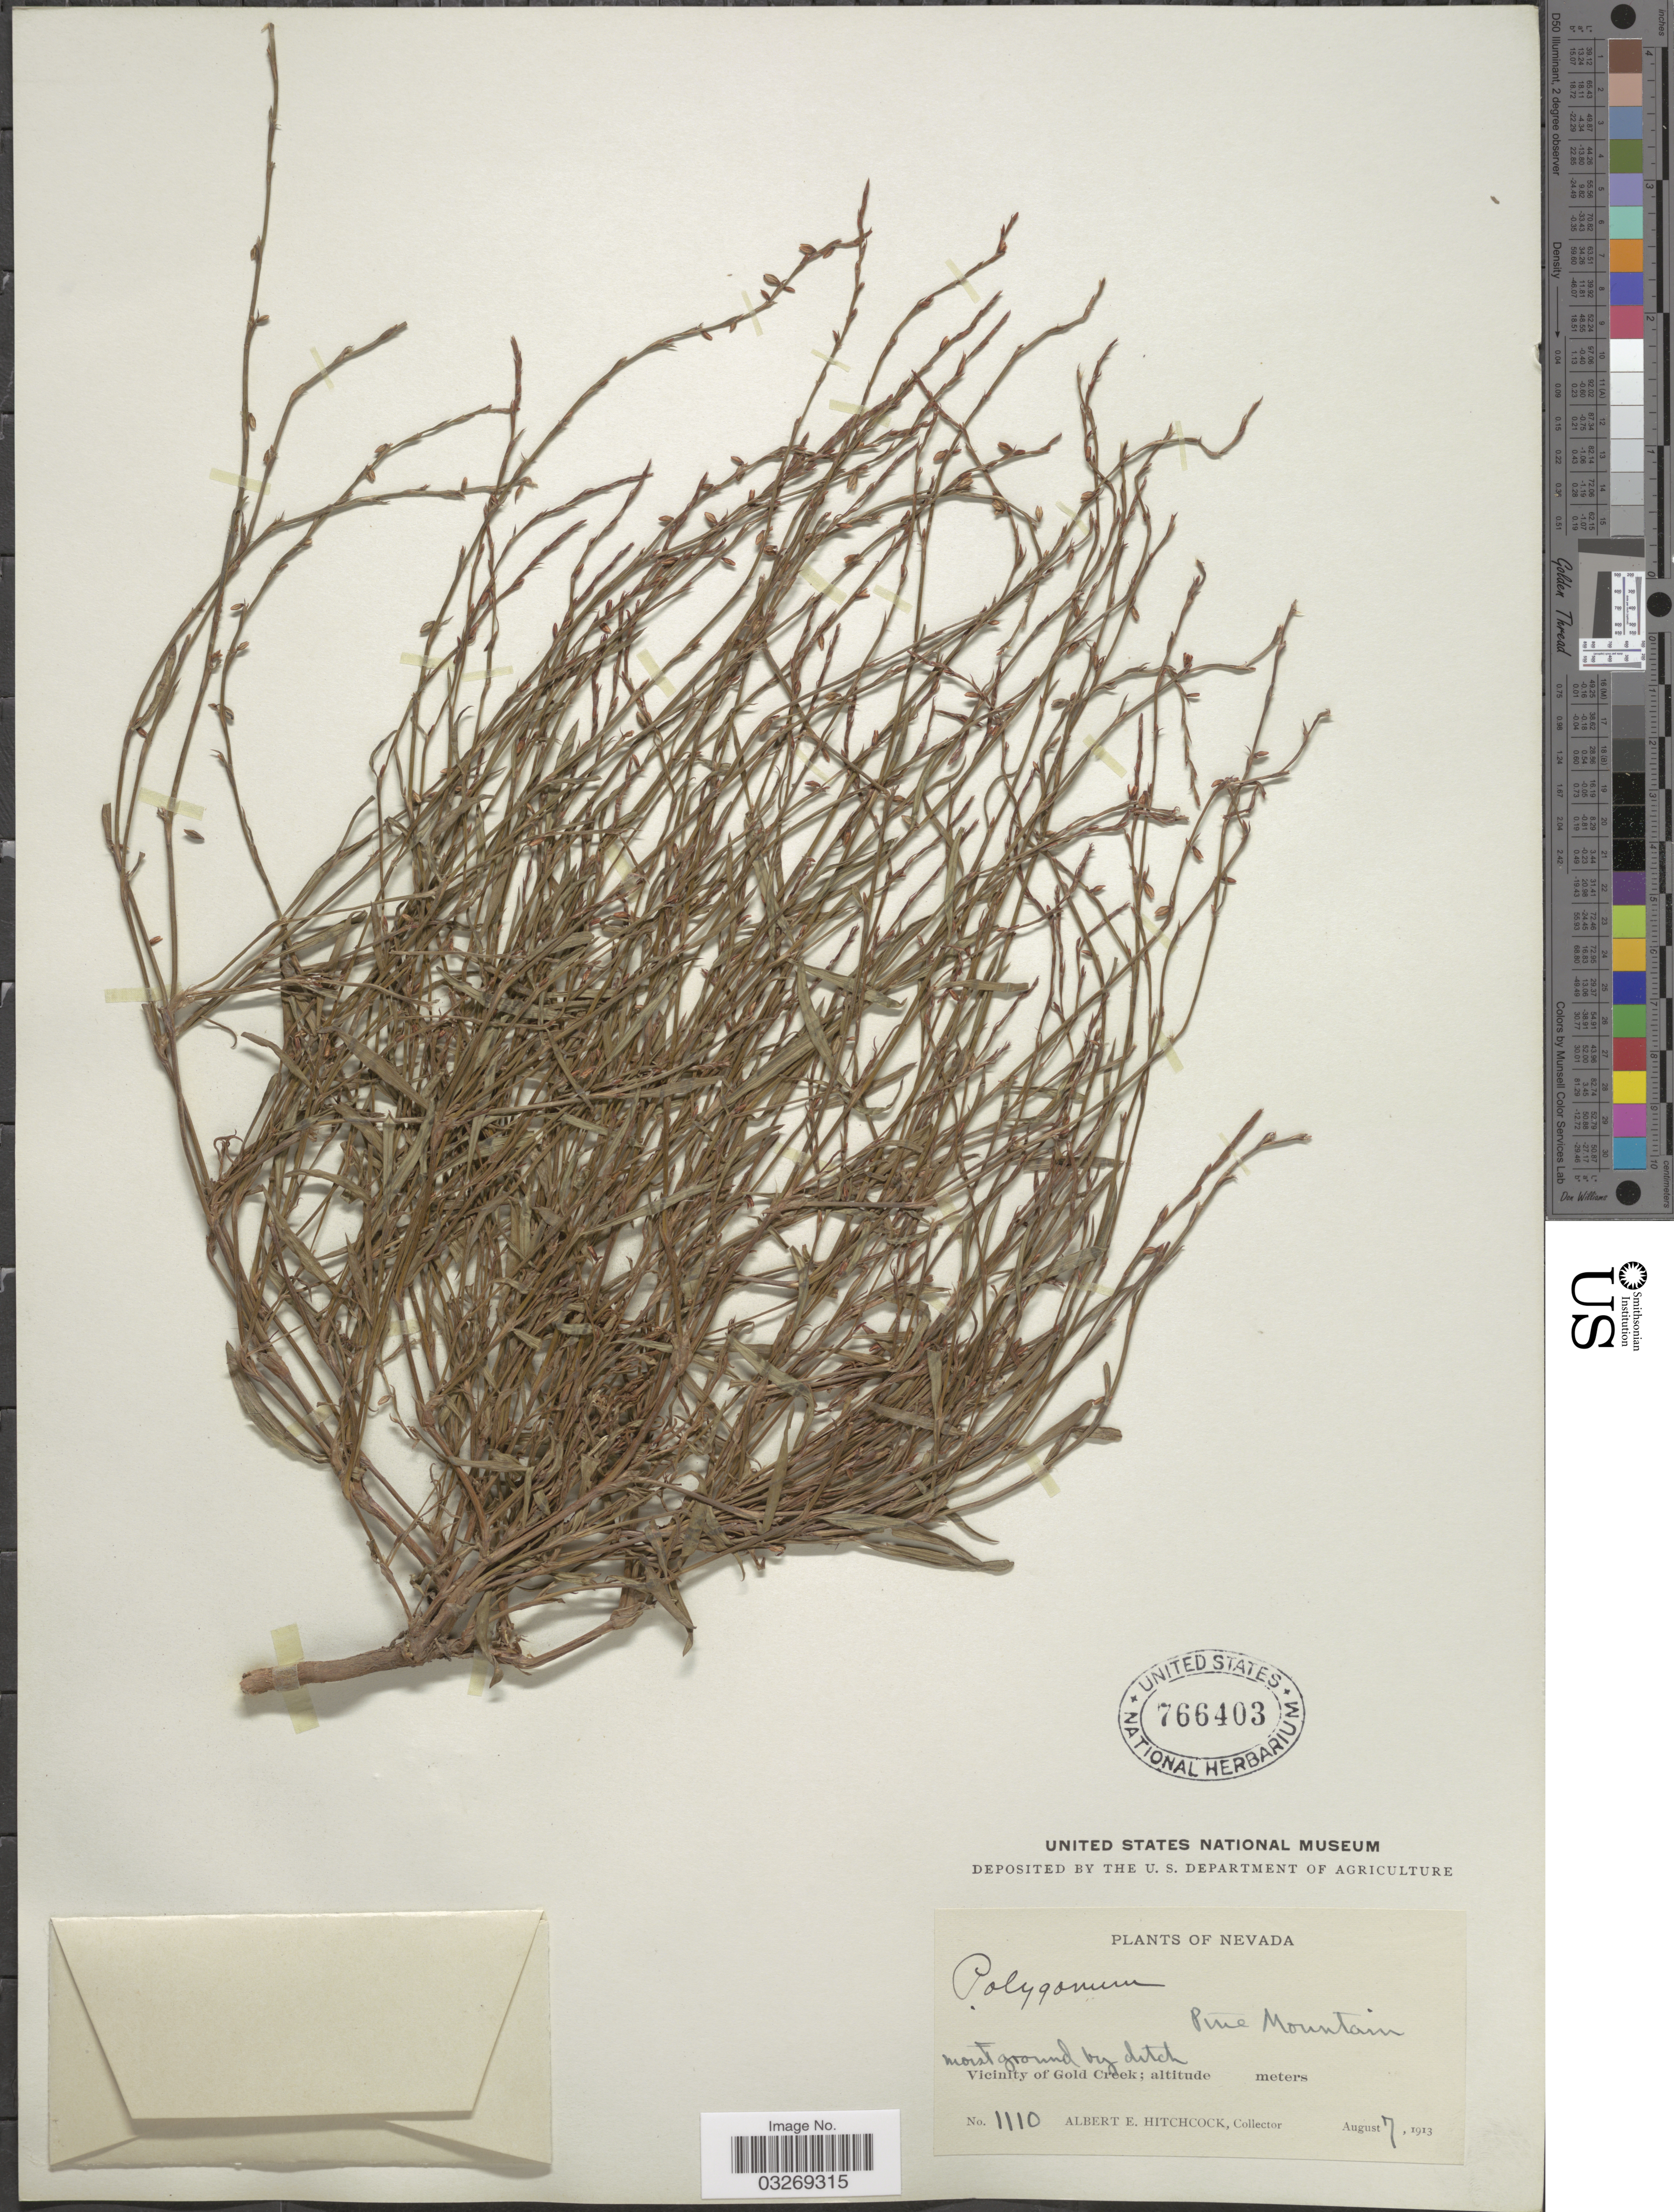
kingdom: Plantae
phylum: Tracheophyta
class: Magnoliopsida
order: Caryophyllales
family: Polygonaceae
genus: Polygonum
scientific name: Polygonum douglasii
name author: Greene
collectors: A. Hitchcock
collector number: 1110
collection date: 1913-08-07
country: United States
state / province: Nevada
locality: Pine Mountain, Vicinity of Gold Creek.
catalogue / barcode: US 766403